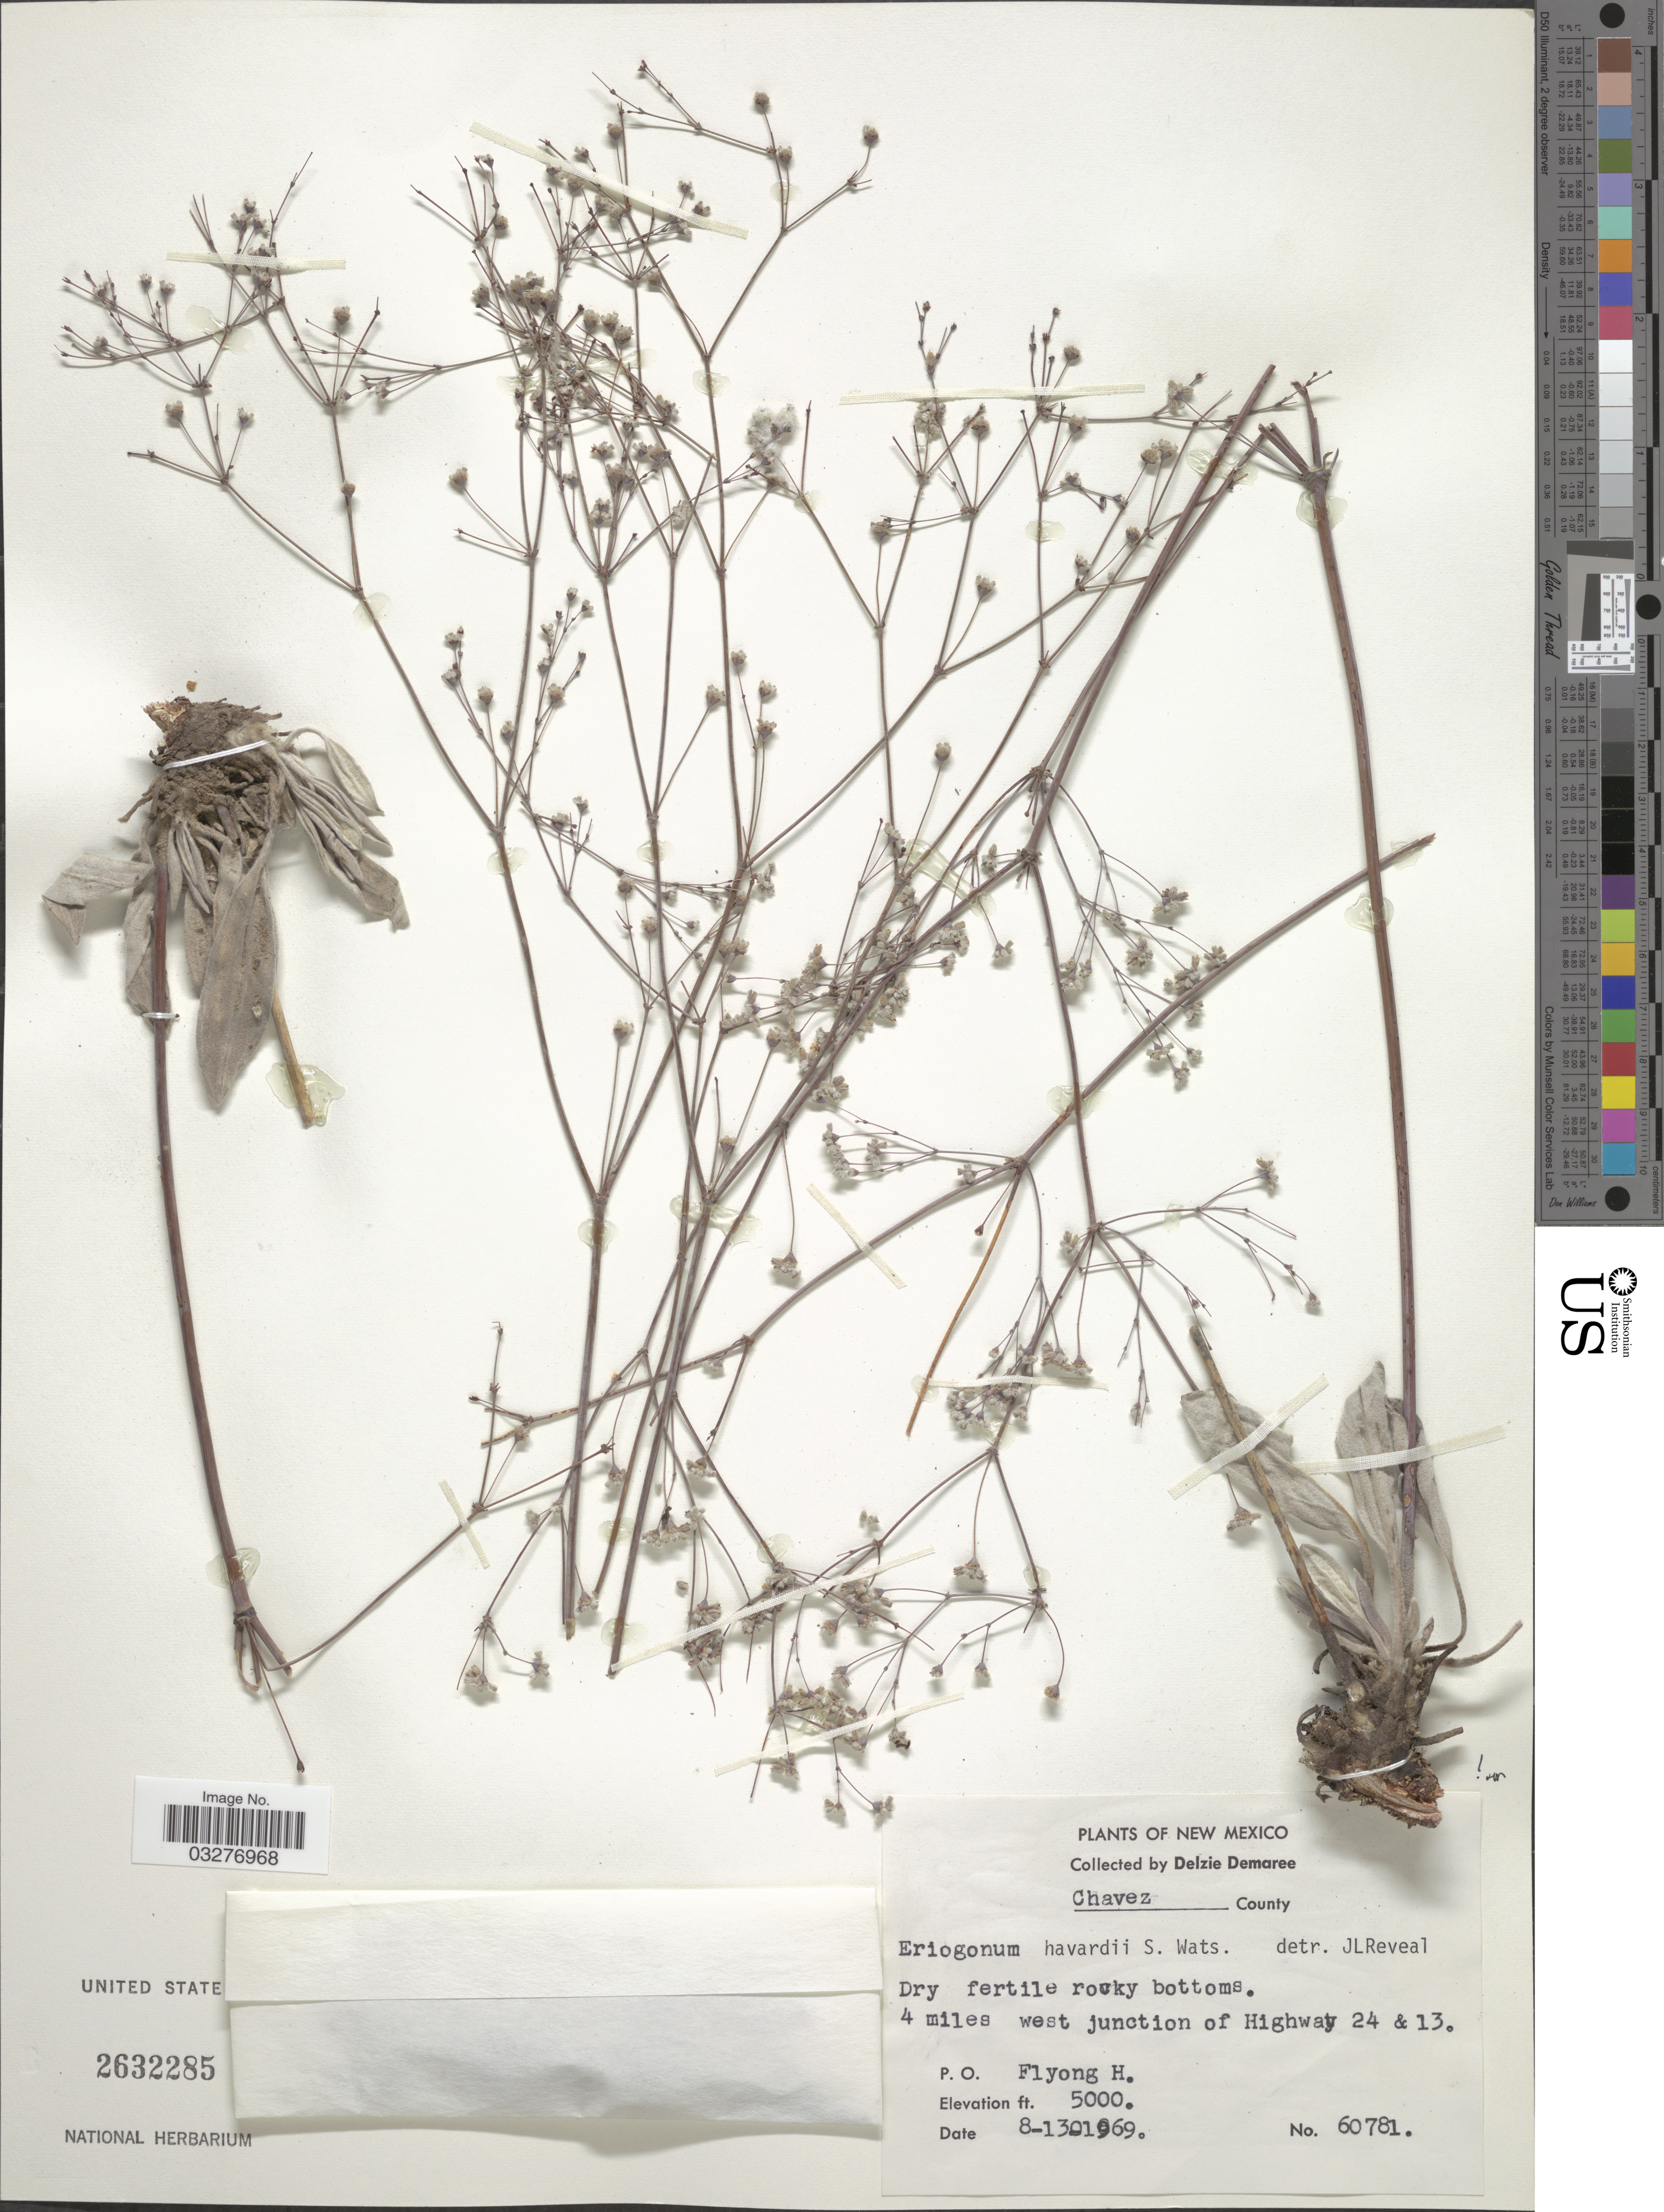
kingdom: Plantae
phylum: Tracheophyta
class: Magnoliopsida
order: Caryophyllales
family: Polygonaceae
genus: Eriogonum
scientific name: Eriogonum havardii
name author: S. Watson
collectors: D. Demaree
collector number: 60781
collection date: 1969-08-13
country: United States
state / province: New Mexico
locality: Chaves County. 4 miles west junction of Highway 24 & 13. P.O. Flyong H.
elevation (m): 1524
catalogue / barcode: US 2632285